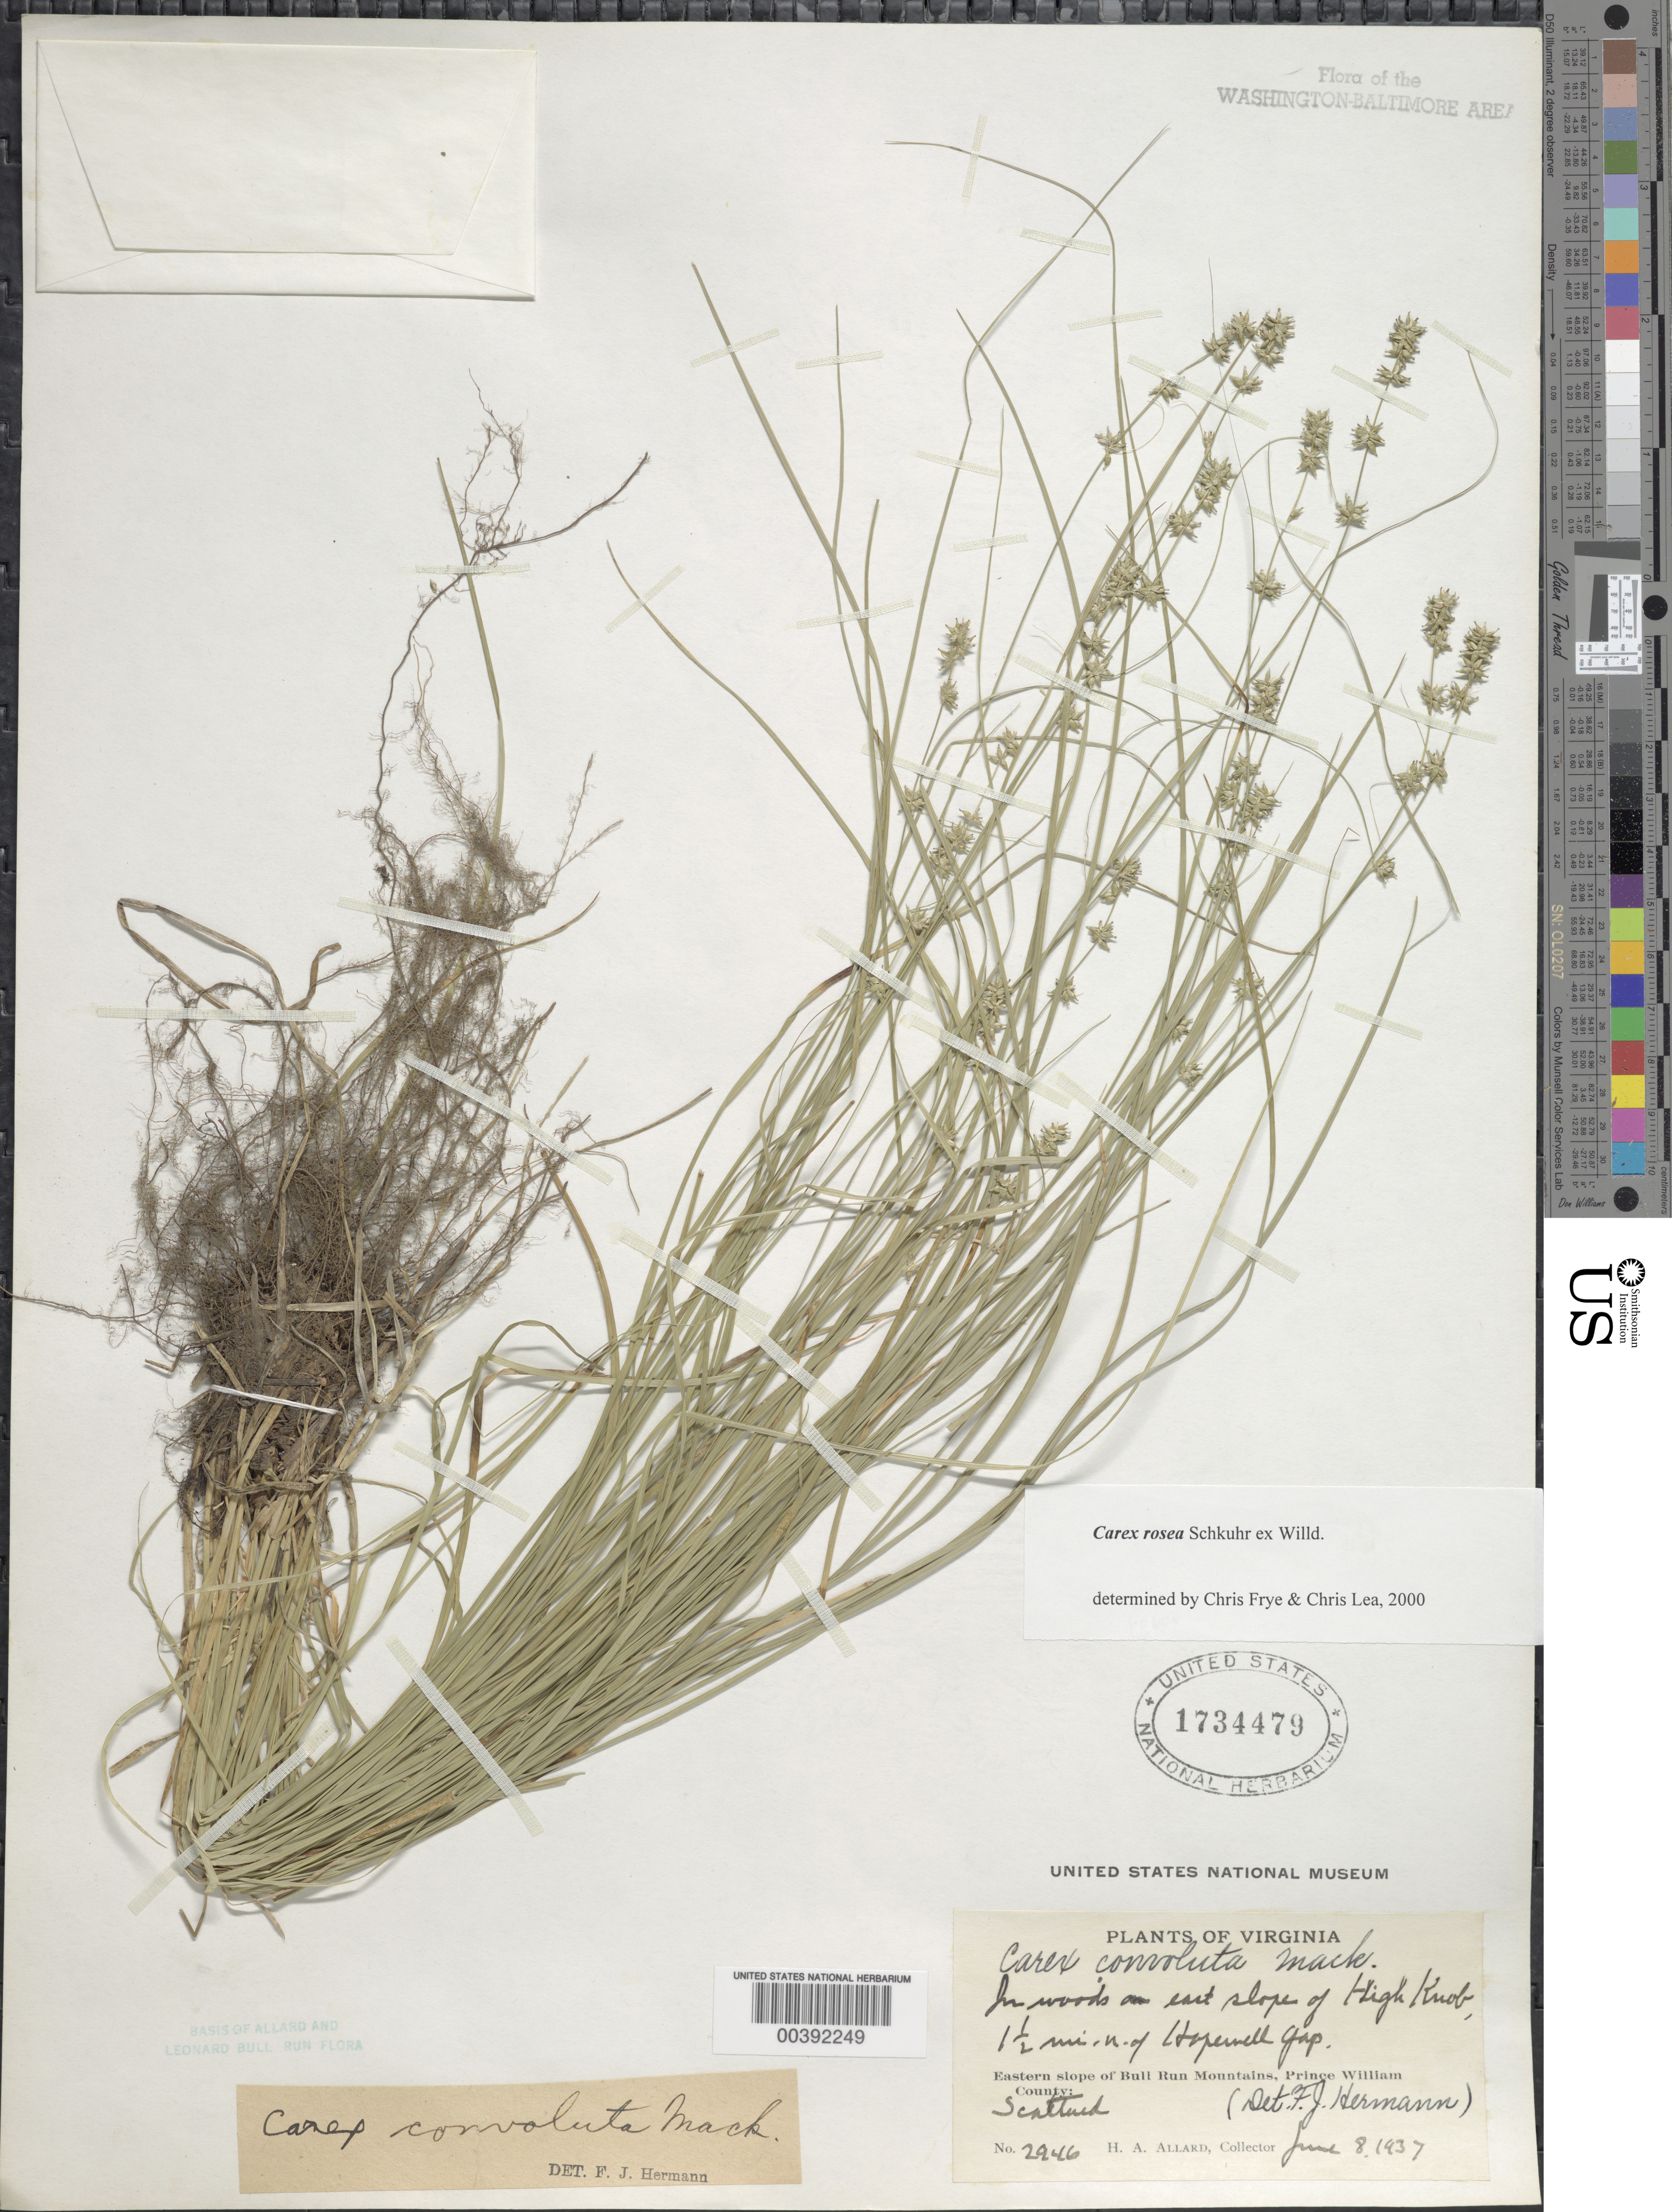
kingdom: Plantae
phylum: Tracheophyta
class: Liliopsida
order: Poales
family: Cyperaceae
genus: Carex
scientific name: Carex rosea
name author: Willd.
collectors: H. A. Allard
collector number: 2946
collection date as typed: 08 Jun 1937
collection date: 1937-06-08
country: United States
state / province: Virginia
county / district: Prince William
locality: North of Hopewell Gap Bull Run Mts.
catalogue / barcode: US 1734479